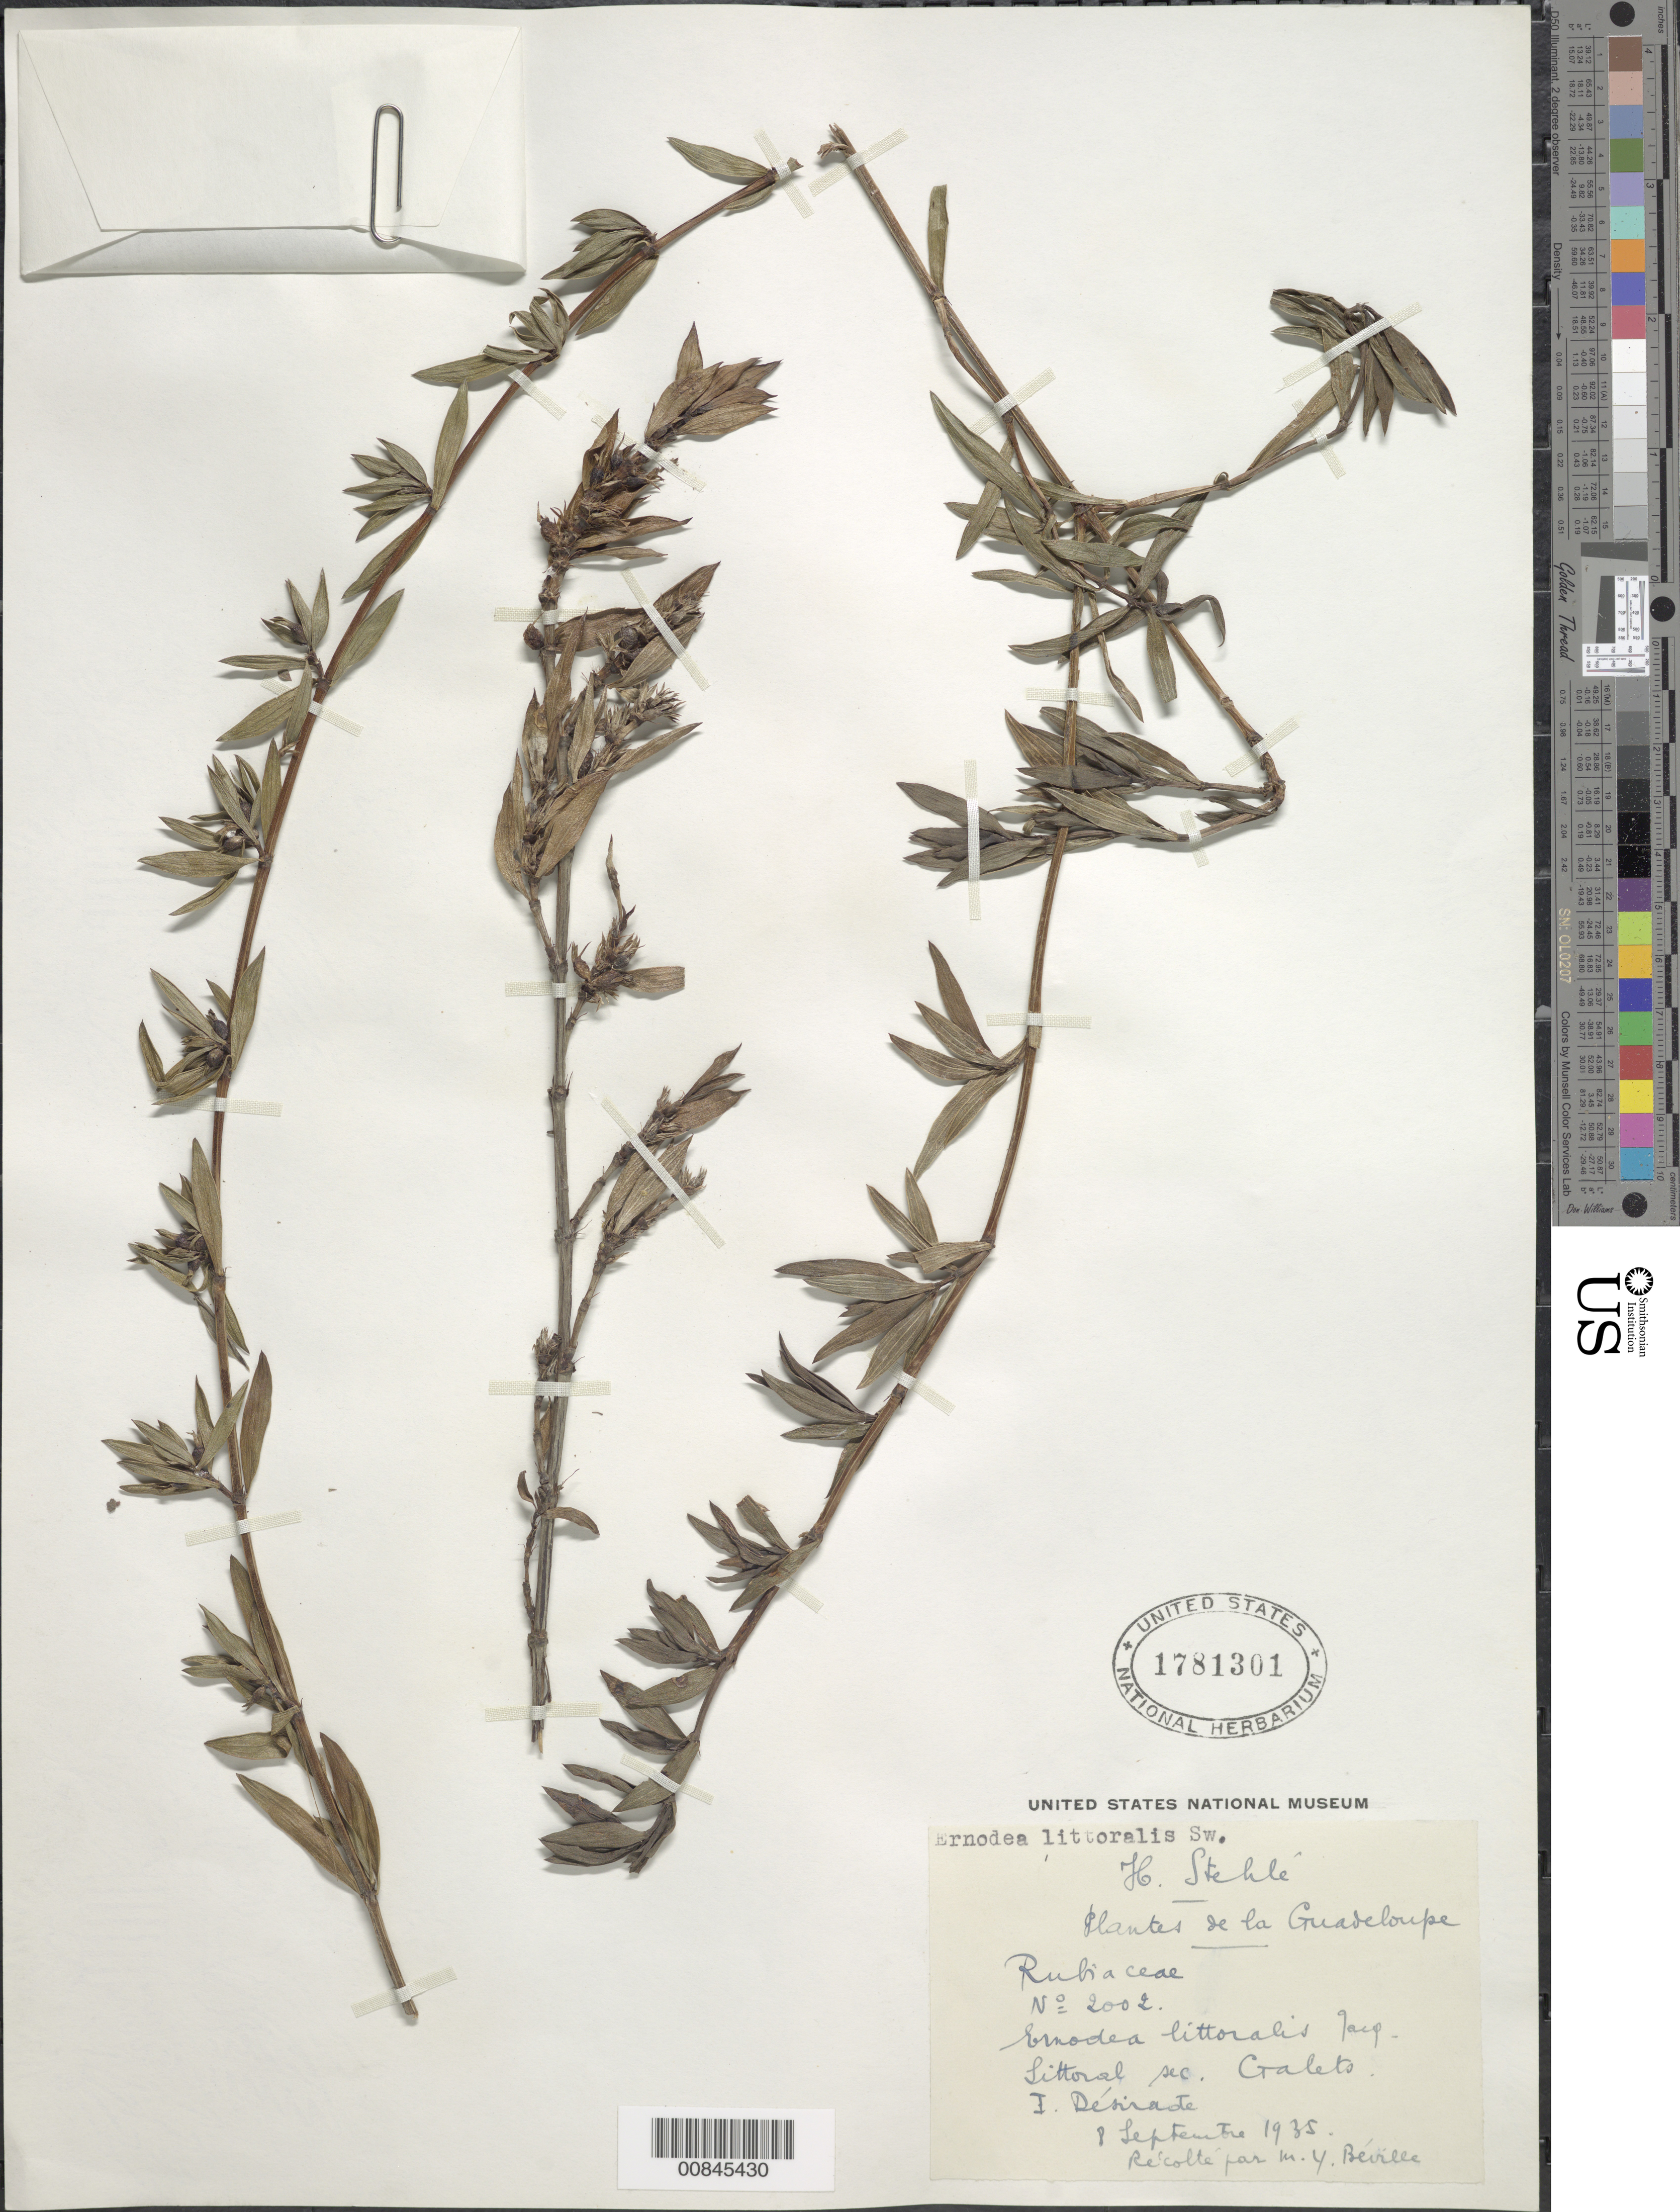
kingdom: Plantae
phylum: Tracheophyta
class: Magnoliopsida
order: Gentianales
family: Rubiaceae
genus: Ernodea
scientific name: Ernodea littoralis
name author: Sw.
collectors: H. Stehlé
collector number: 2002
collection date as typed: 08 Sep 1935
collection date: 1935-09-08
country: Guadeloupe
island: La Désirade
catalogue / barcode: US 1781301